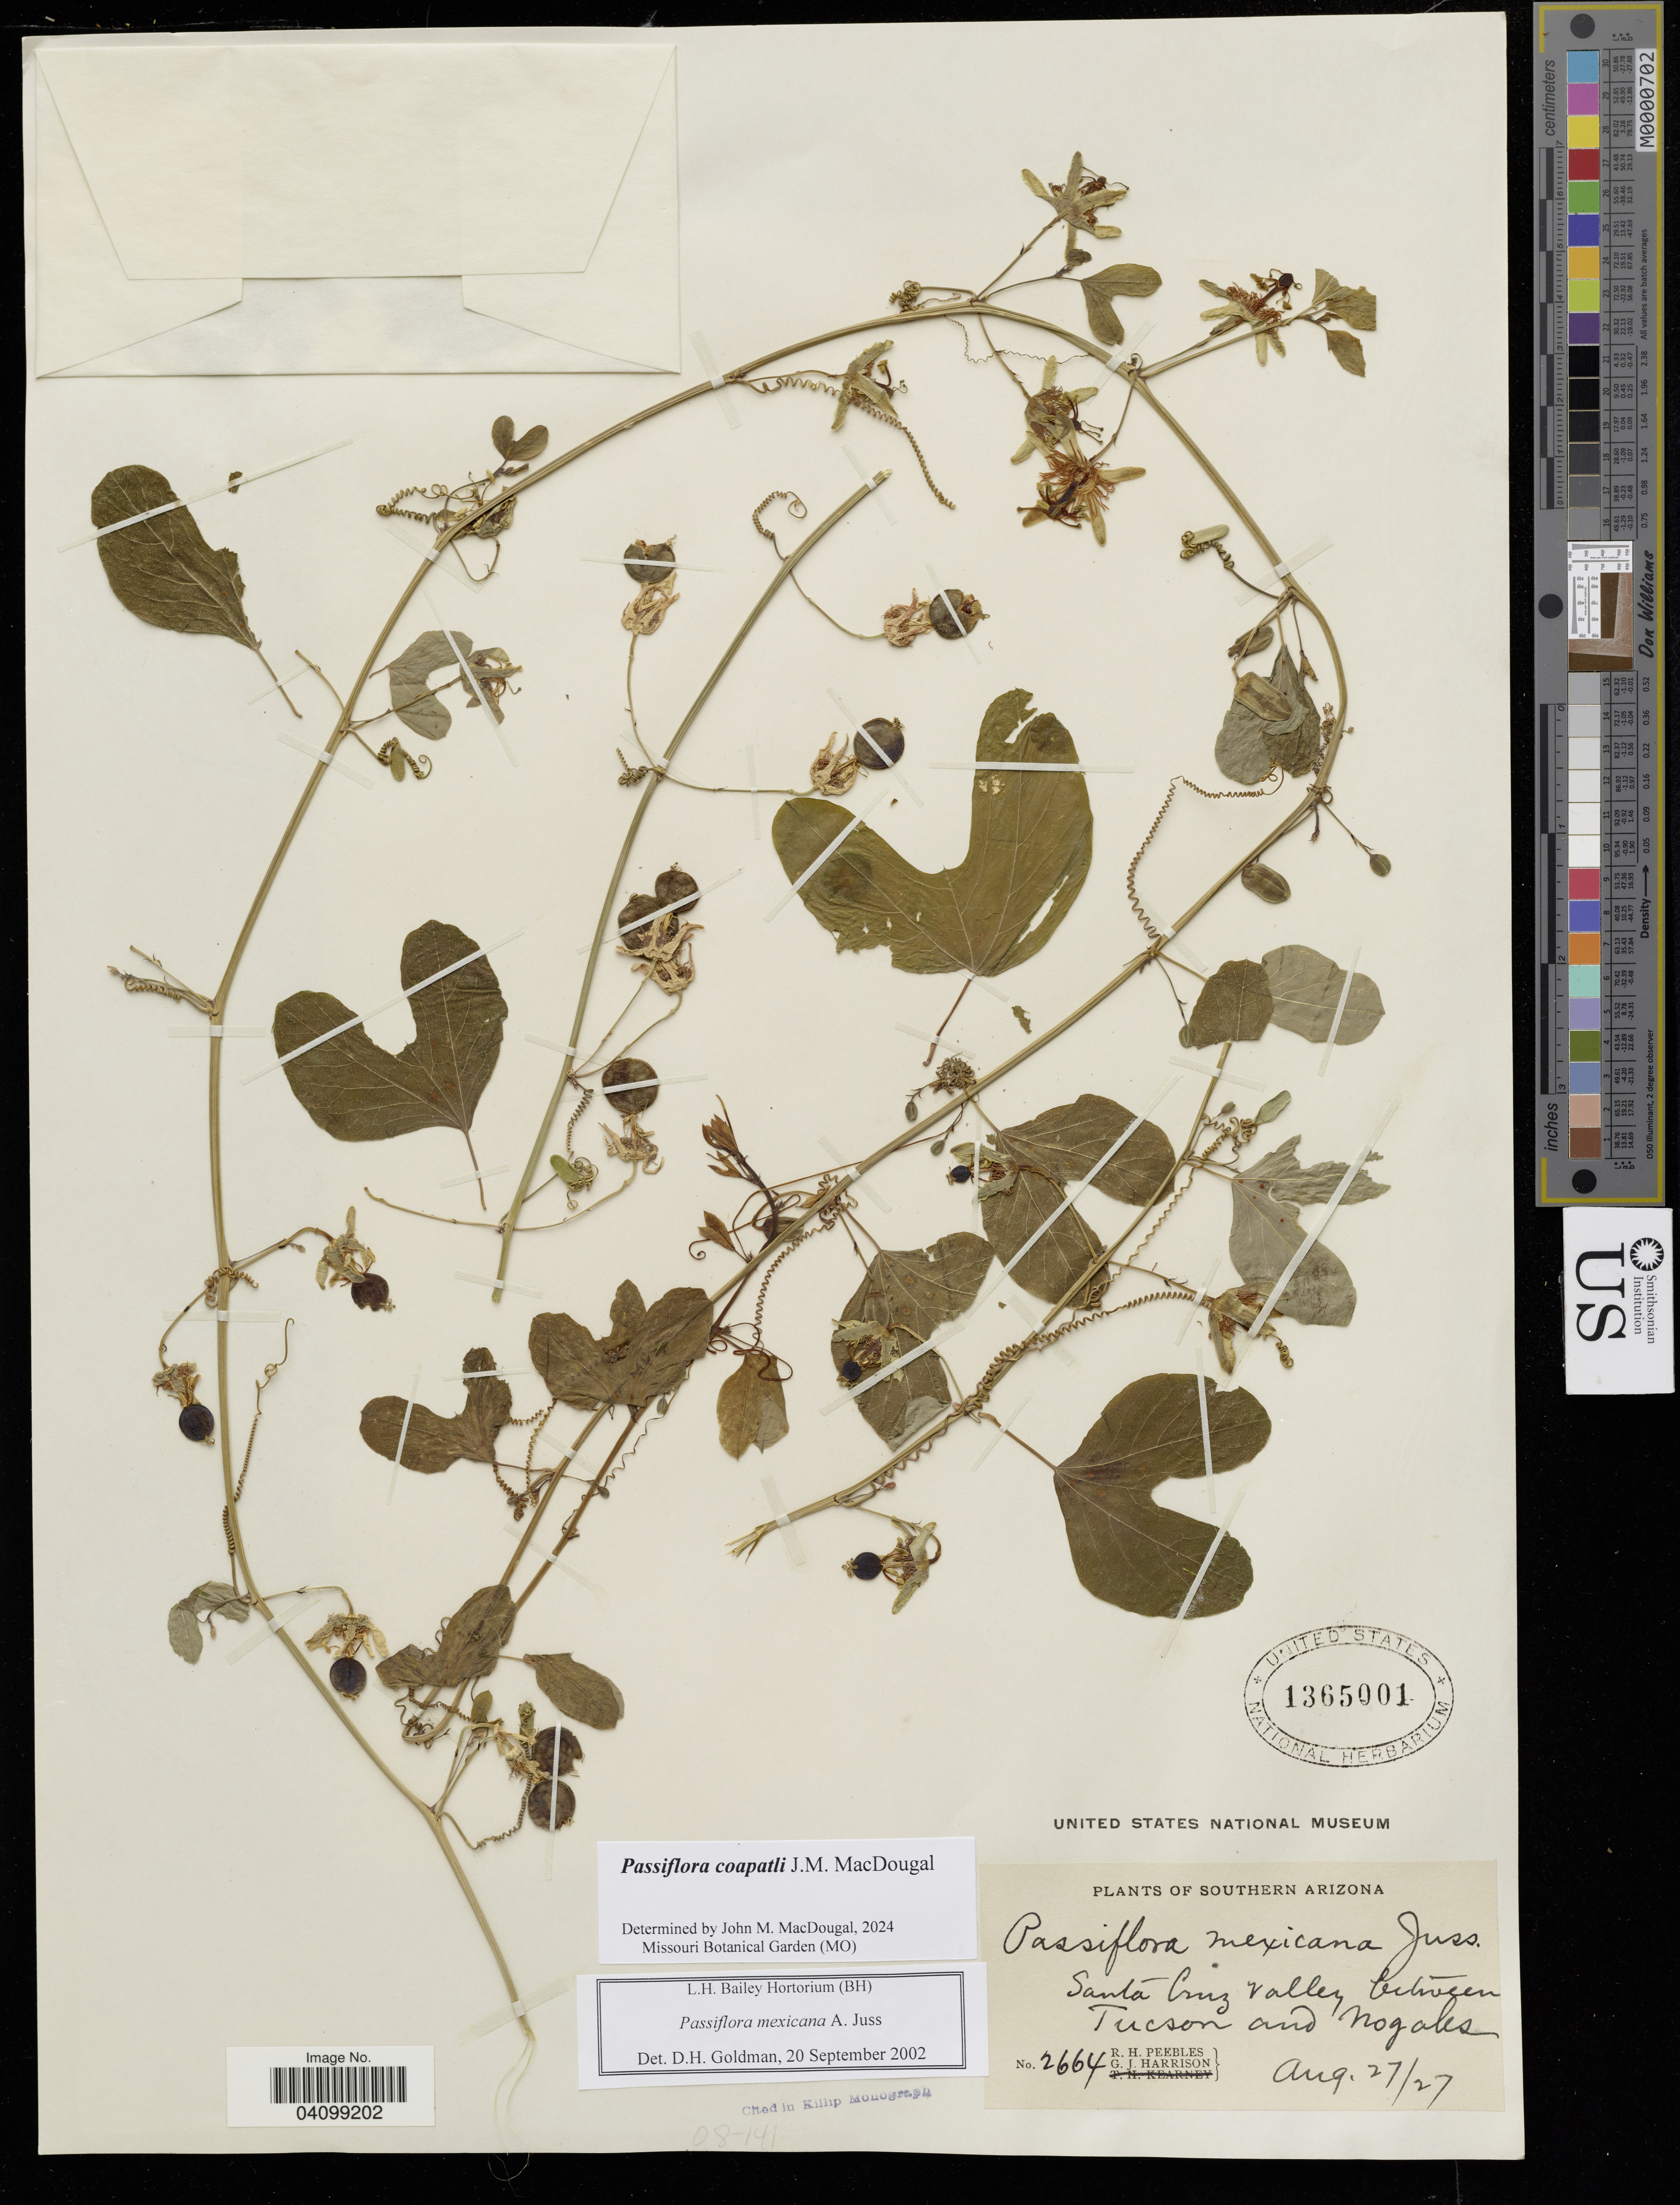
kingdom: Plantae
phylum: Tracheophyta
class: Magnoliopsida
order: Malpighiales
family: Passifloraceae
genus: Passiflora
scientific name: Passiflora mexicana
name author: Juss.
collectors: R. H. Peebles & G. J. Harrison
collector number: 2664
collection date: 1927-08-27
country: United States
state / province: Arizona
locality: Santa Cruz valley between Tucson and Nohales.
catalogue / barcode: US 1365001